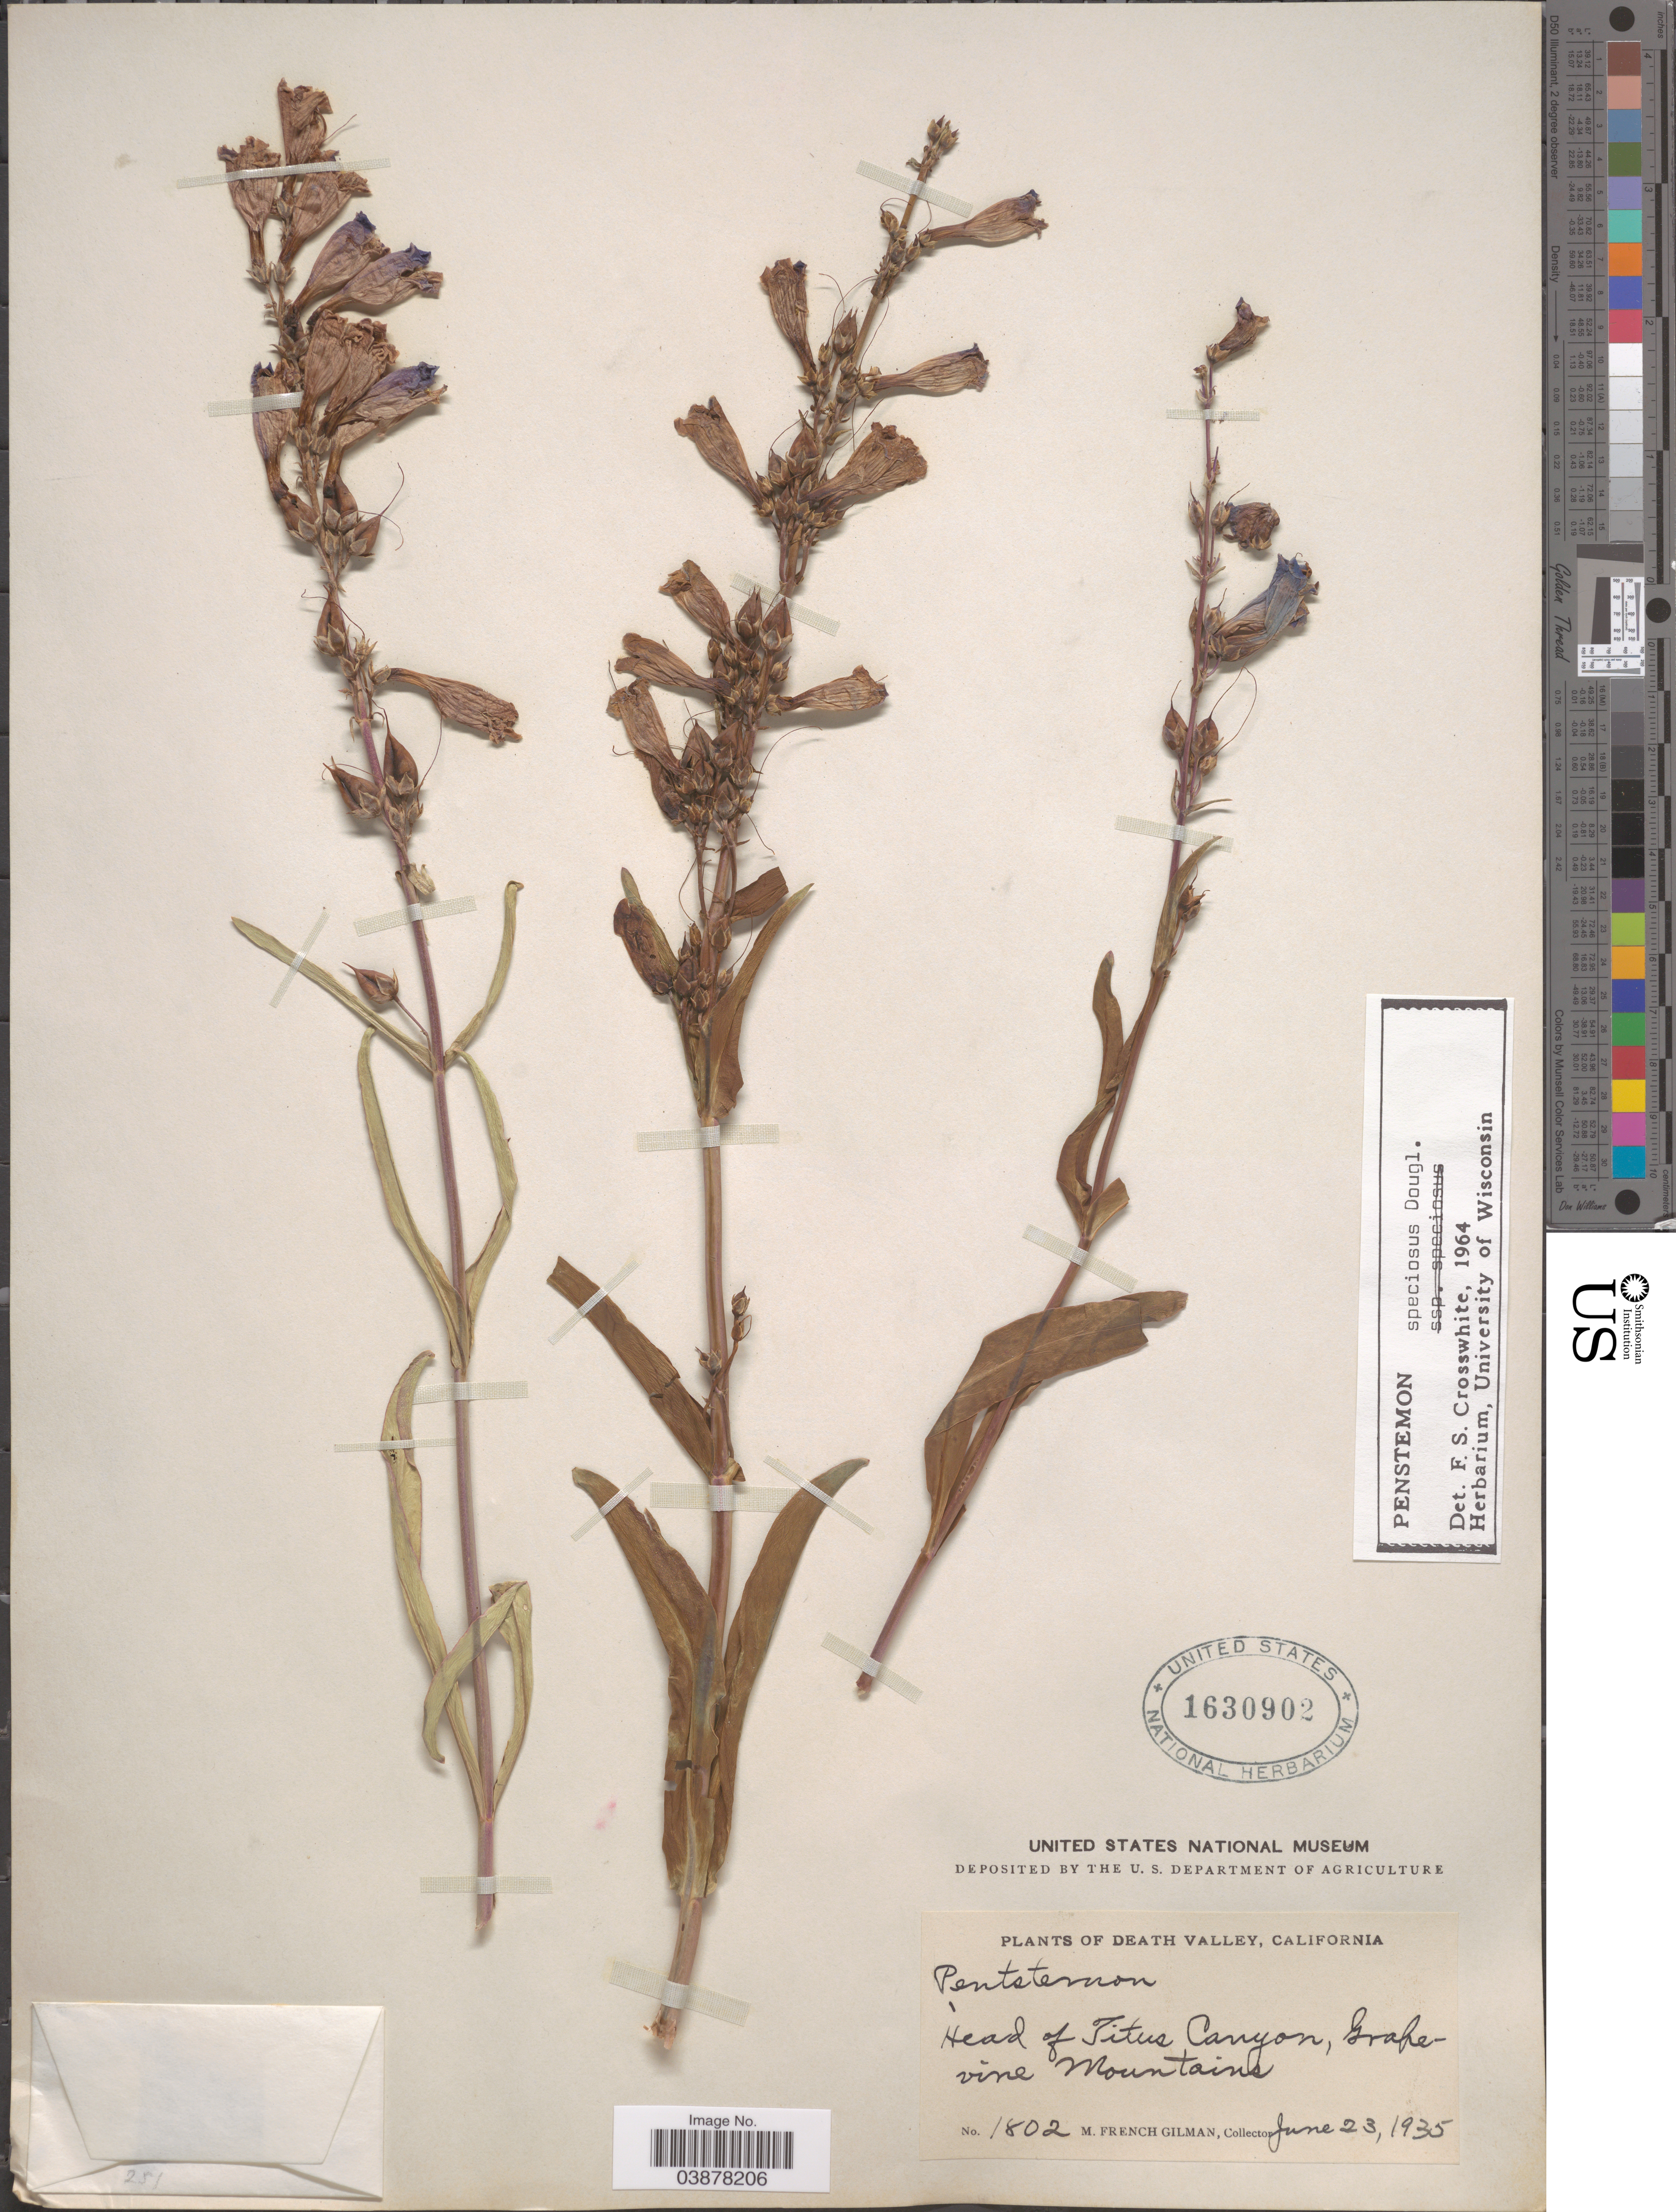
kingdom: Plantae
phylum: Tracheophyta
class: Magnoliopsida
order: Lamiales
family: Plantaginaceae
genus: Penstemon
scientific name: Penstemon speciosus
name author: Douglas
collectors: M. F. Gilman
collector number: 1802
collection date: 1935-06-23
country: United States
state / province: California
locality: Death Valley. Head of Titus Canyon, Grapevine Mountains.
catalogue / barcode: US 1630902